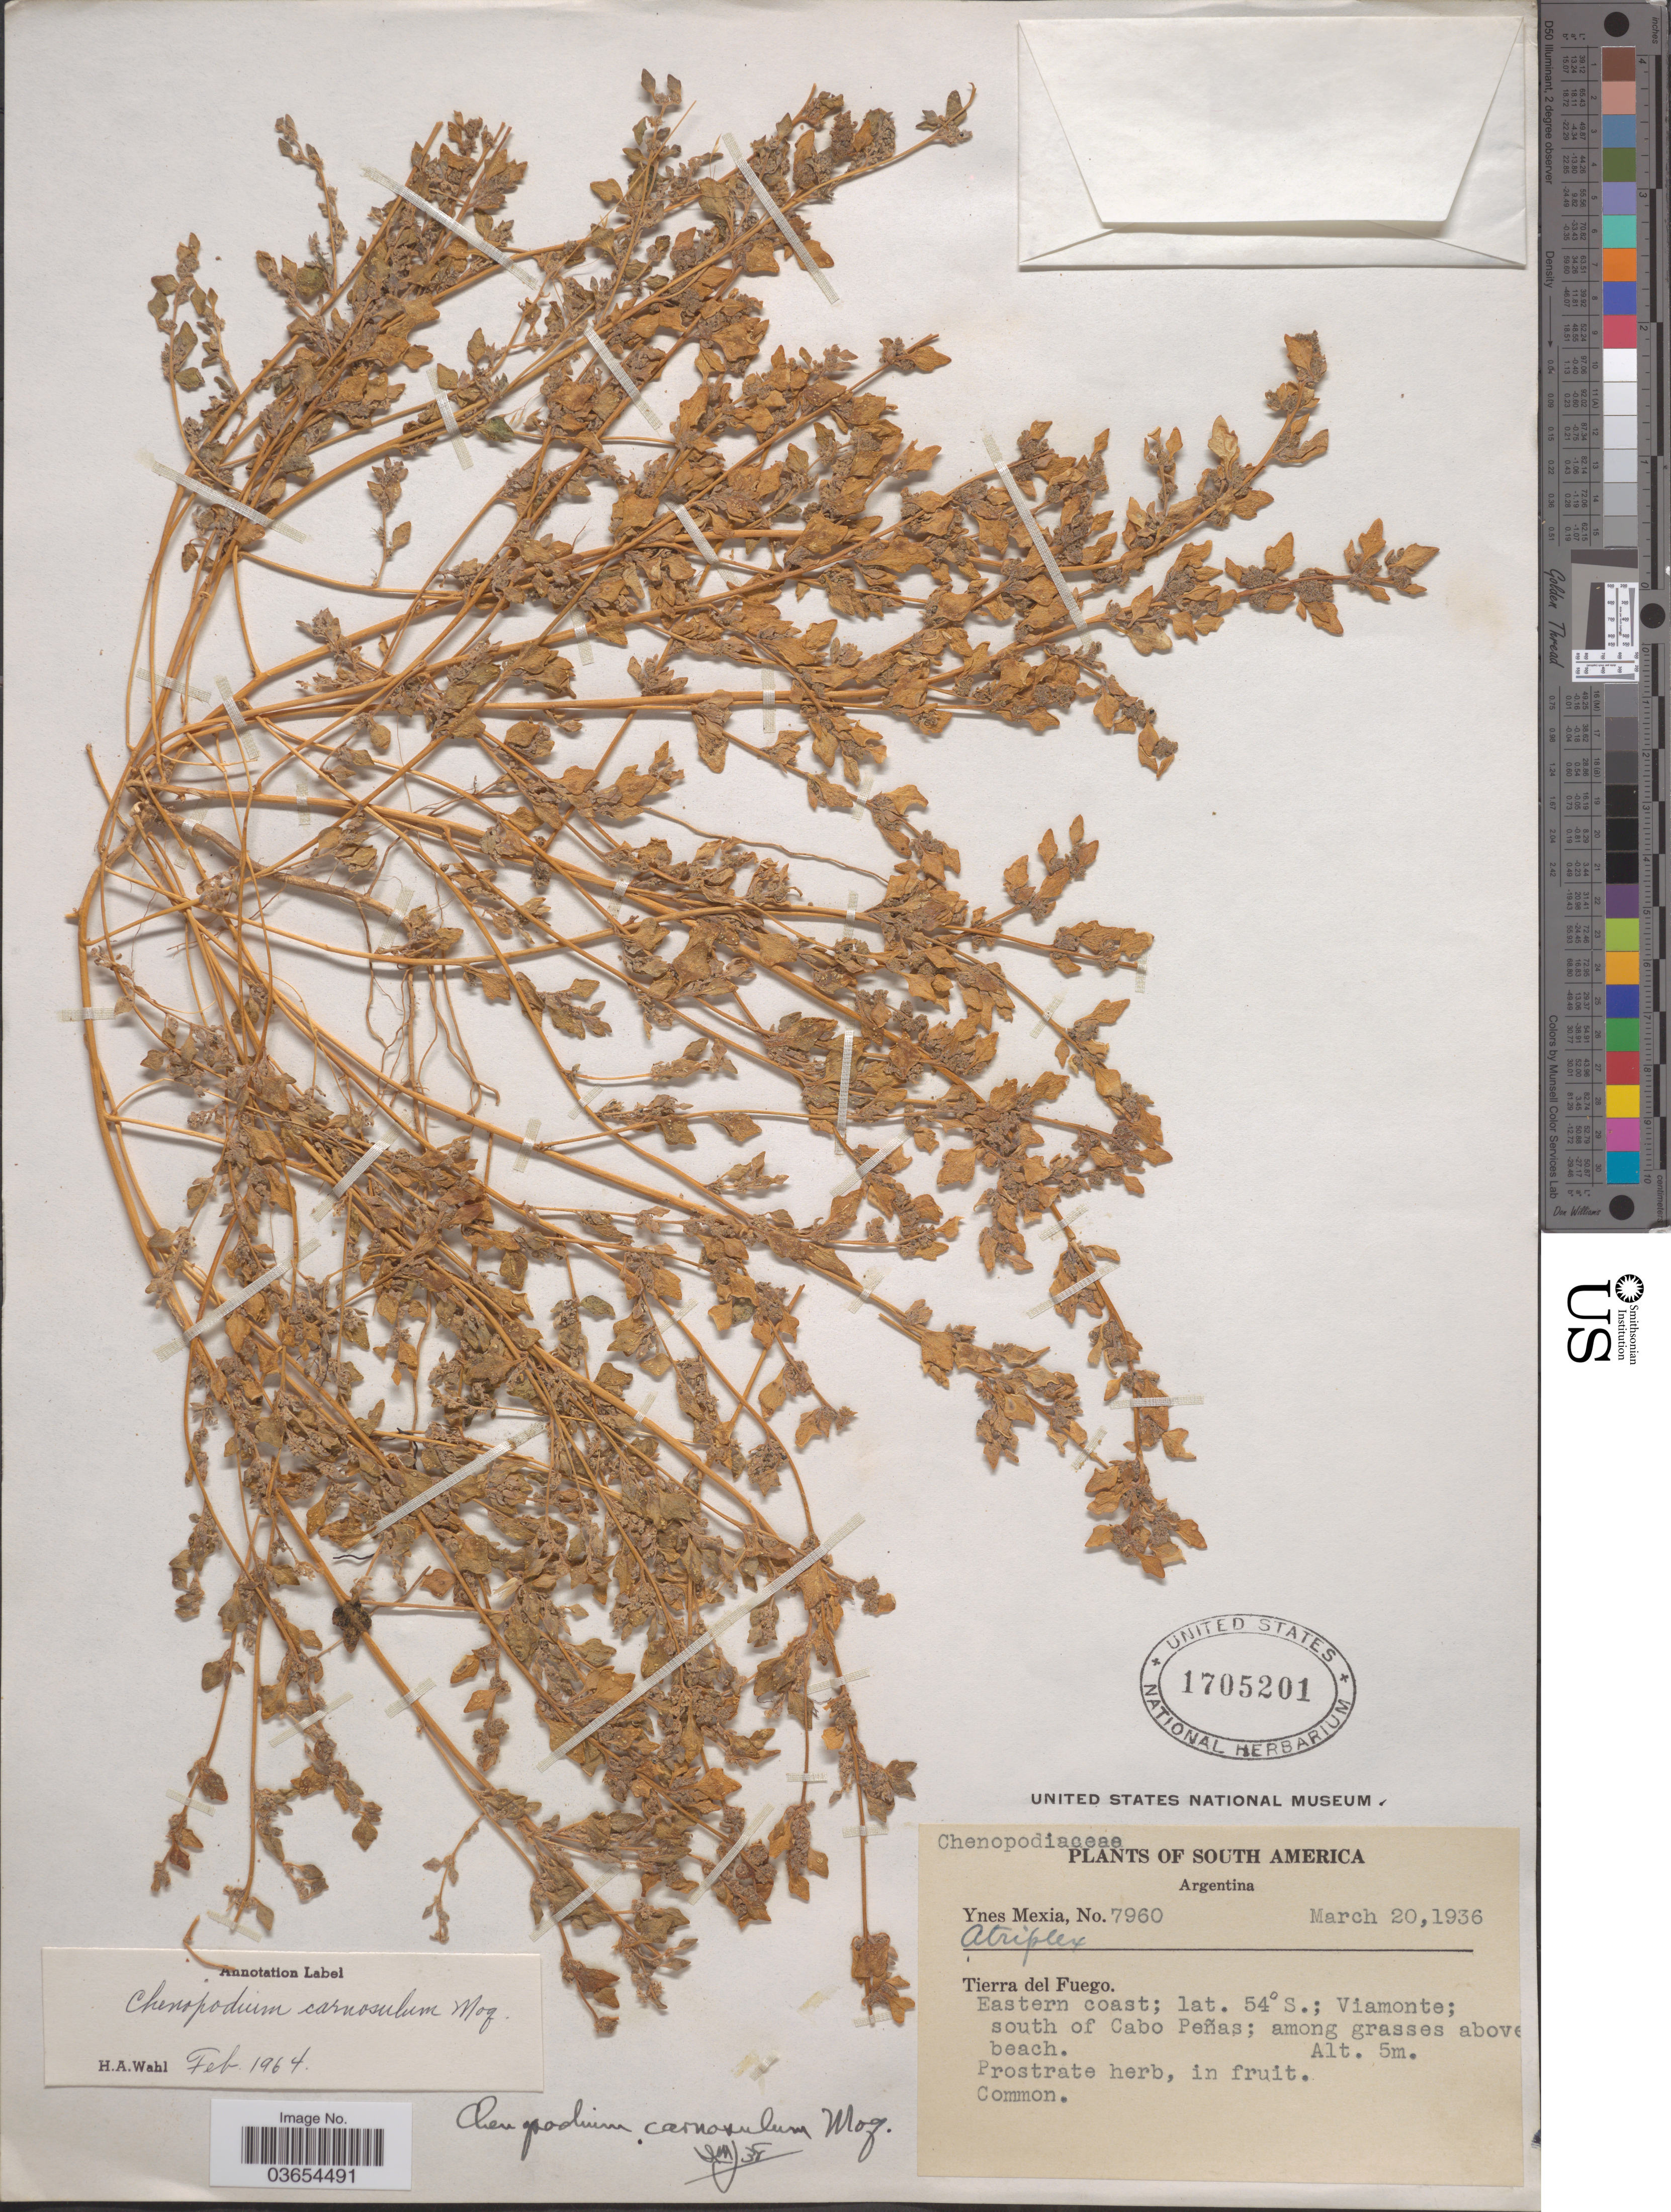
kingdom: Plantae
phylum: Tracheophyta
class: Magnoliopsida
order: Caryophyllales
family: Amaranthaceae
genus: Chenopodium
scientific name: Chenopodium carnosulum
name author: Moq.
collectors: Y. Mexia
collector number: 7960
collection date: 1936-03-20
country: Argentina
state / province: Tierra del Fuego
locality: Eastern coast. Viamonte; south of Cabo Peñas.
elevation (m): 5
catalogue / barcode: US 1705201